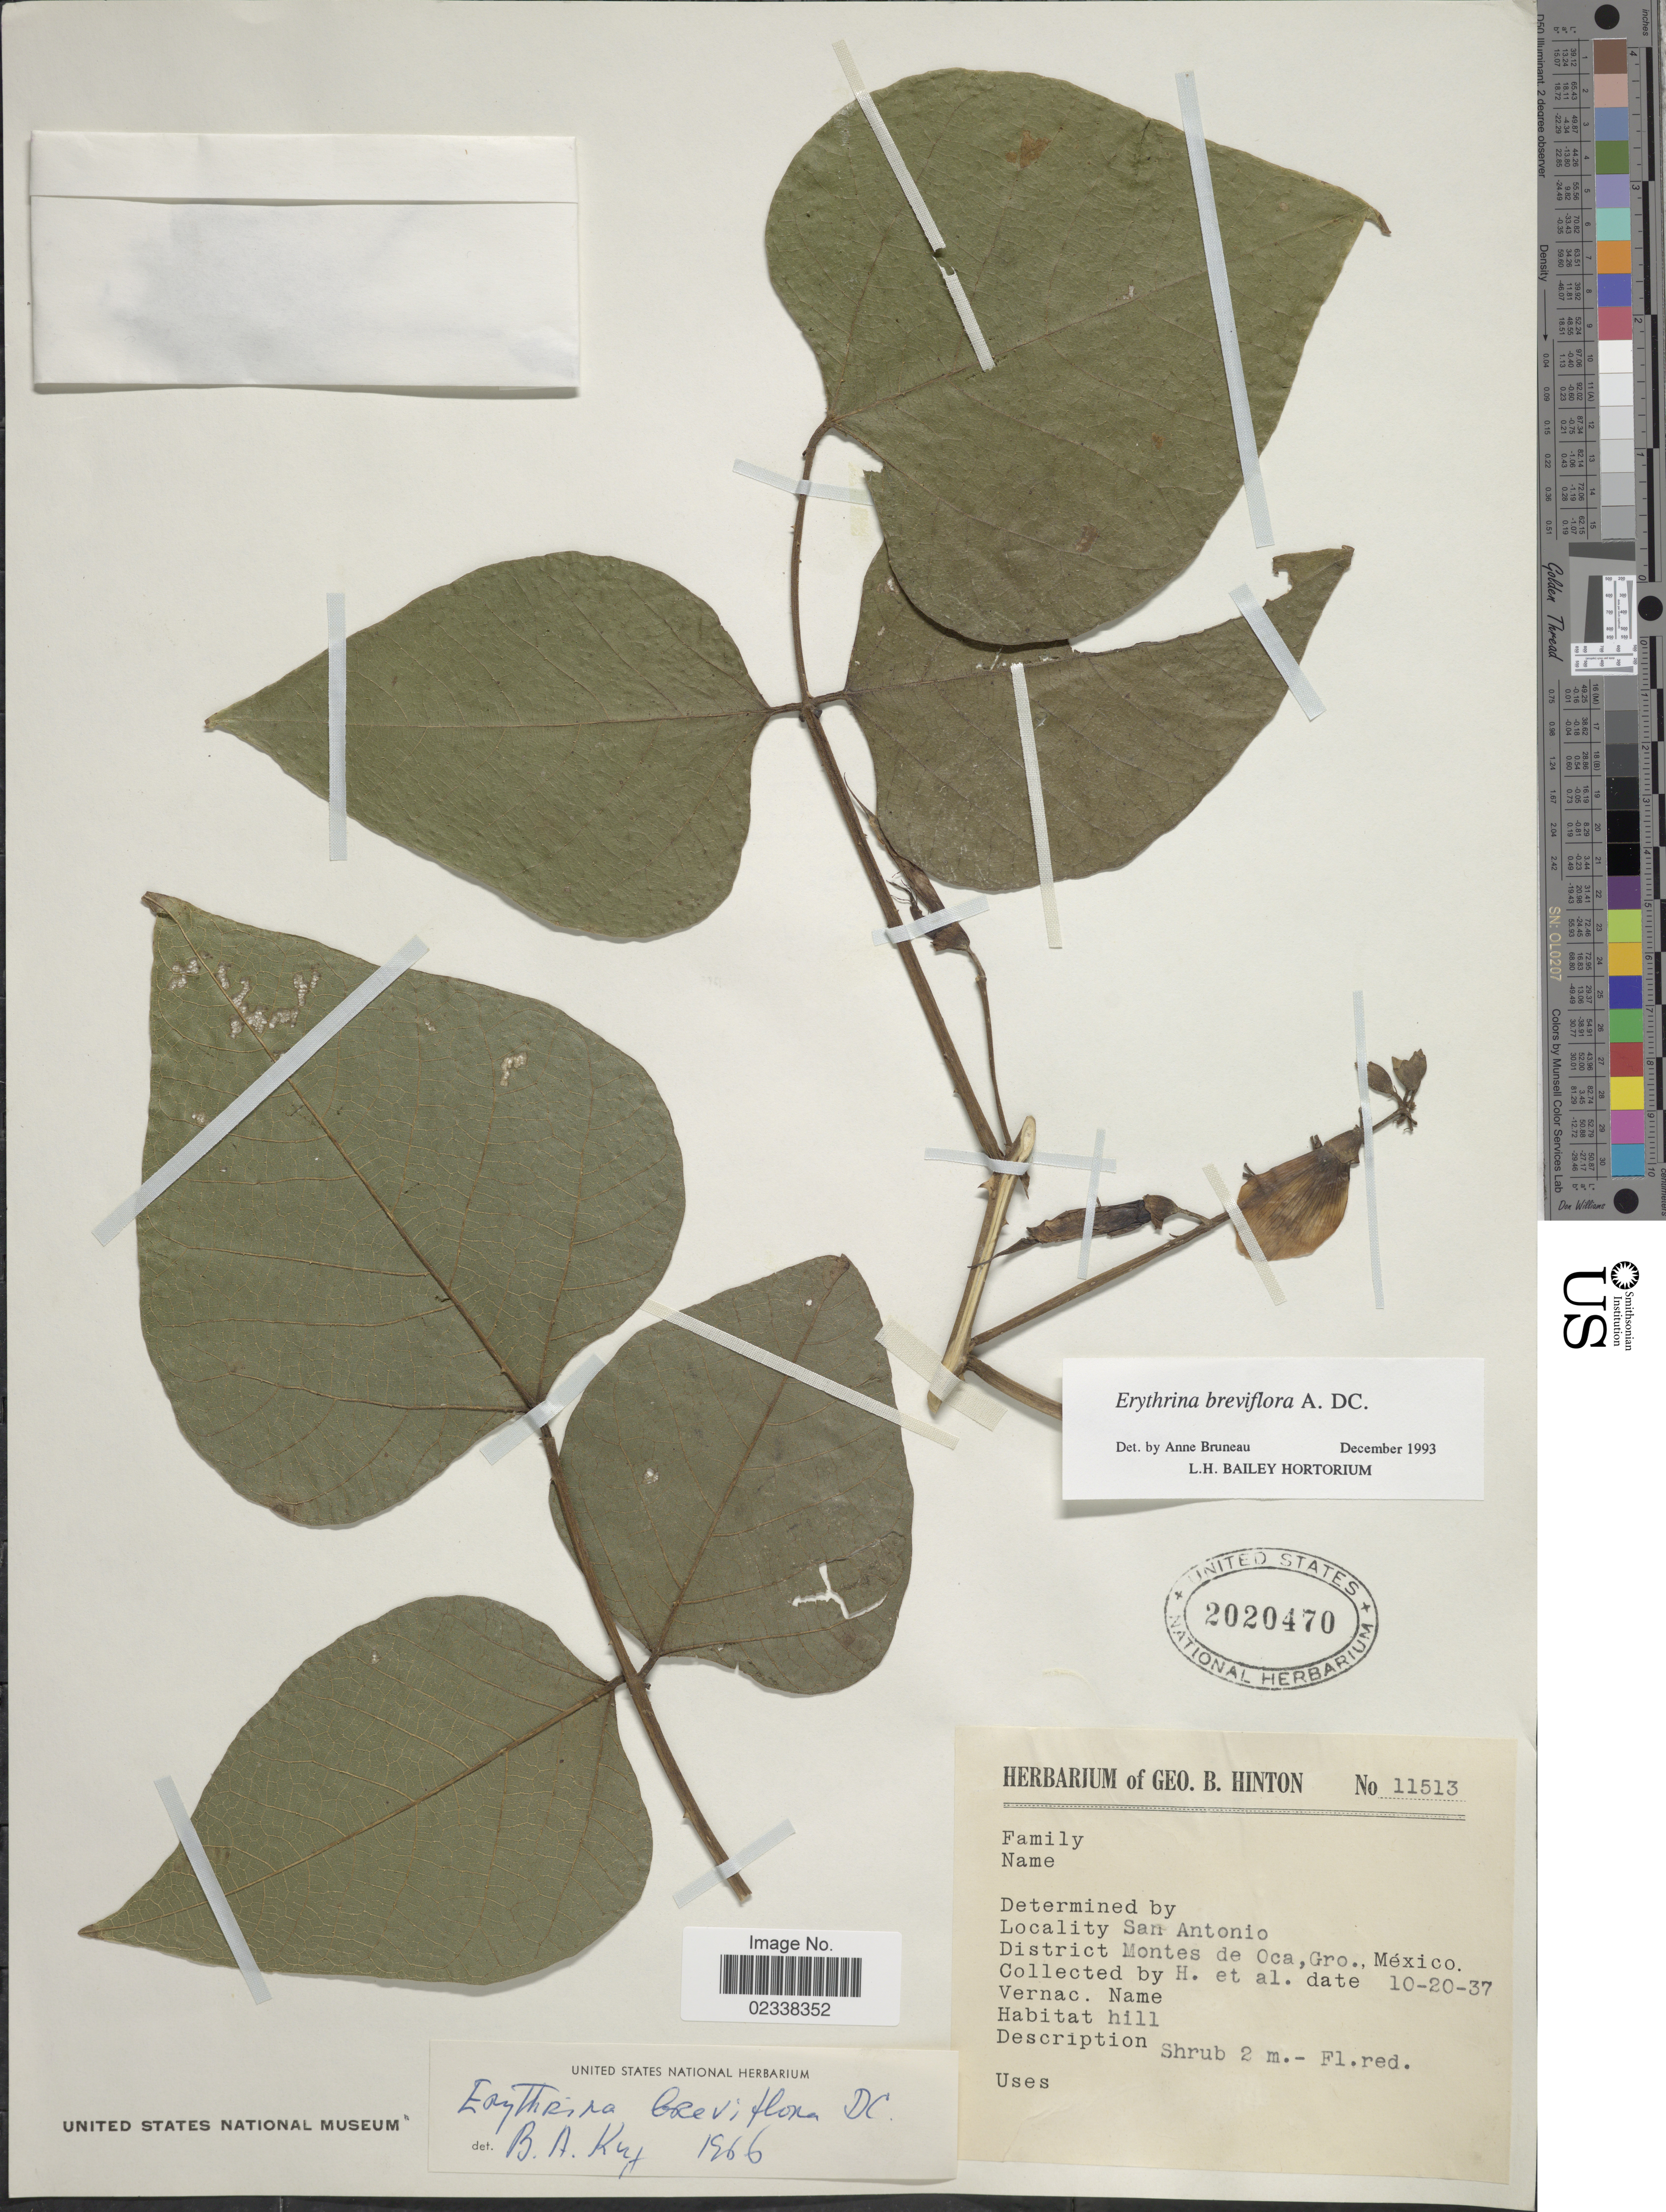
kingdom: Plantae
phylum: Tracheophyta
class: Magnoliopsida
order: Fabales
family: Fabaceae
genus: Erythrina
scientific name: Erythrina breviflora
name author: DC.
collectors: G. B. Hinton & et al.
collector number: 11513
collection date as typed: Transcribed d/m/y: 20/10/37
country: Mexico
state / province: Guerrero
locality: San Antonio, District Montes de Oca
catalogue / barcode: US 2020470